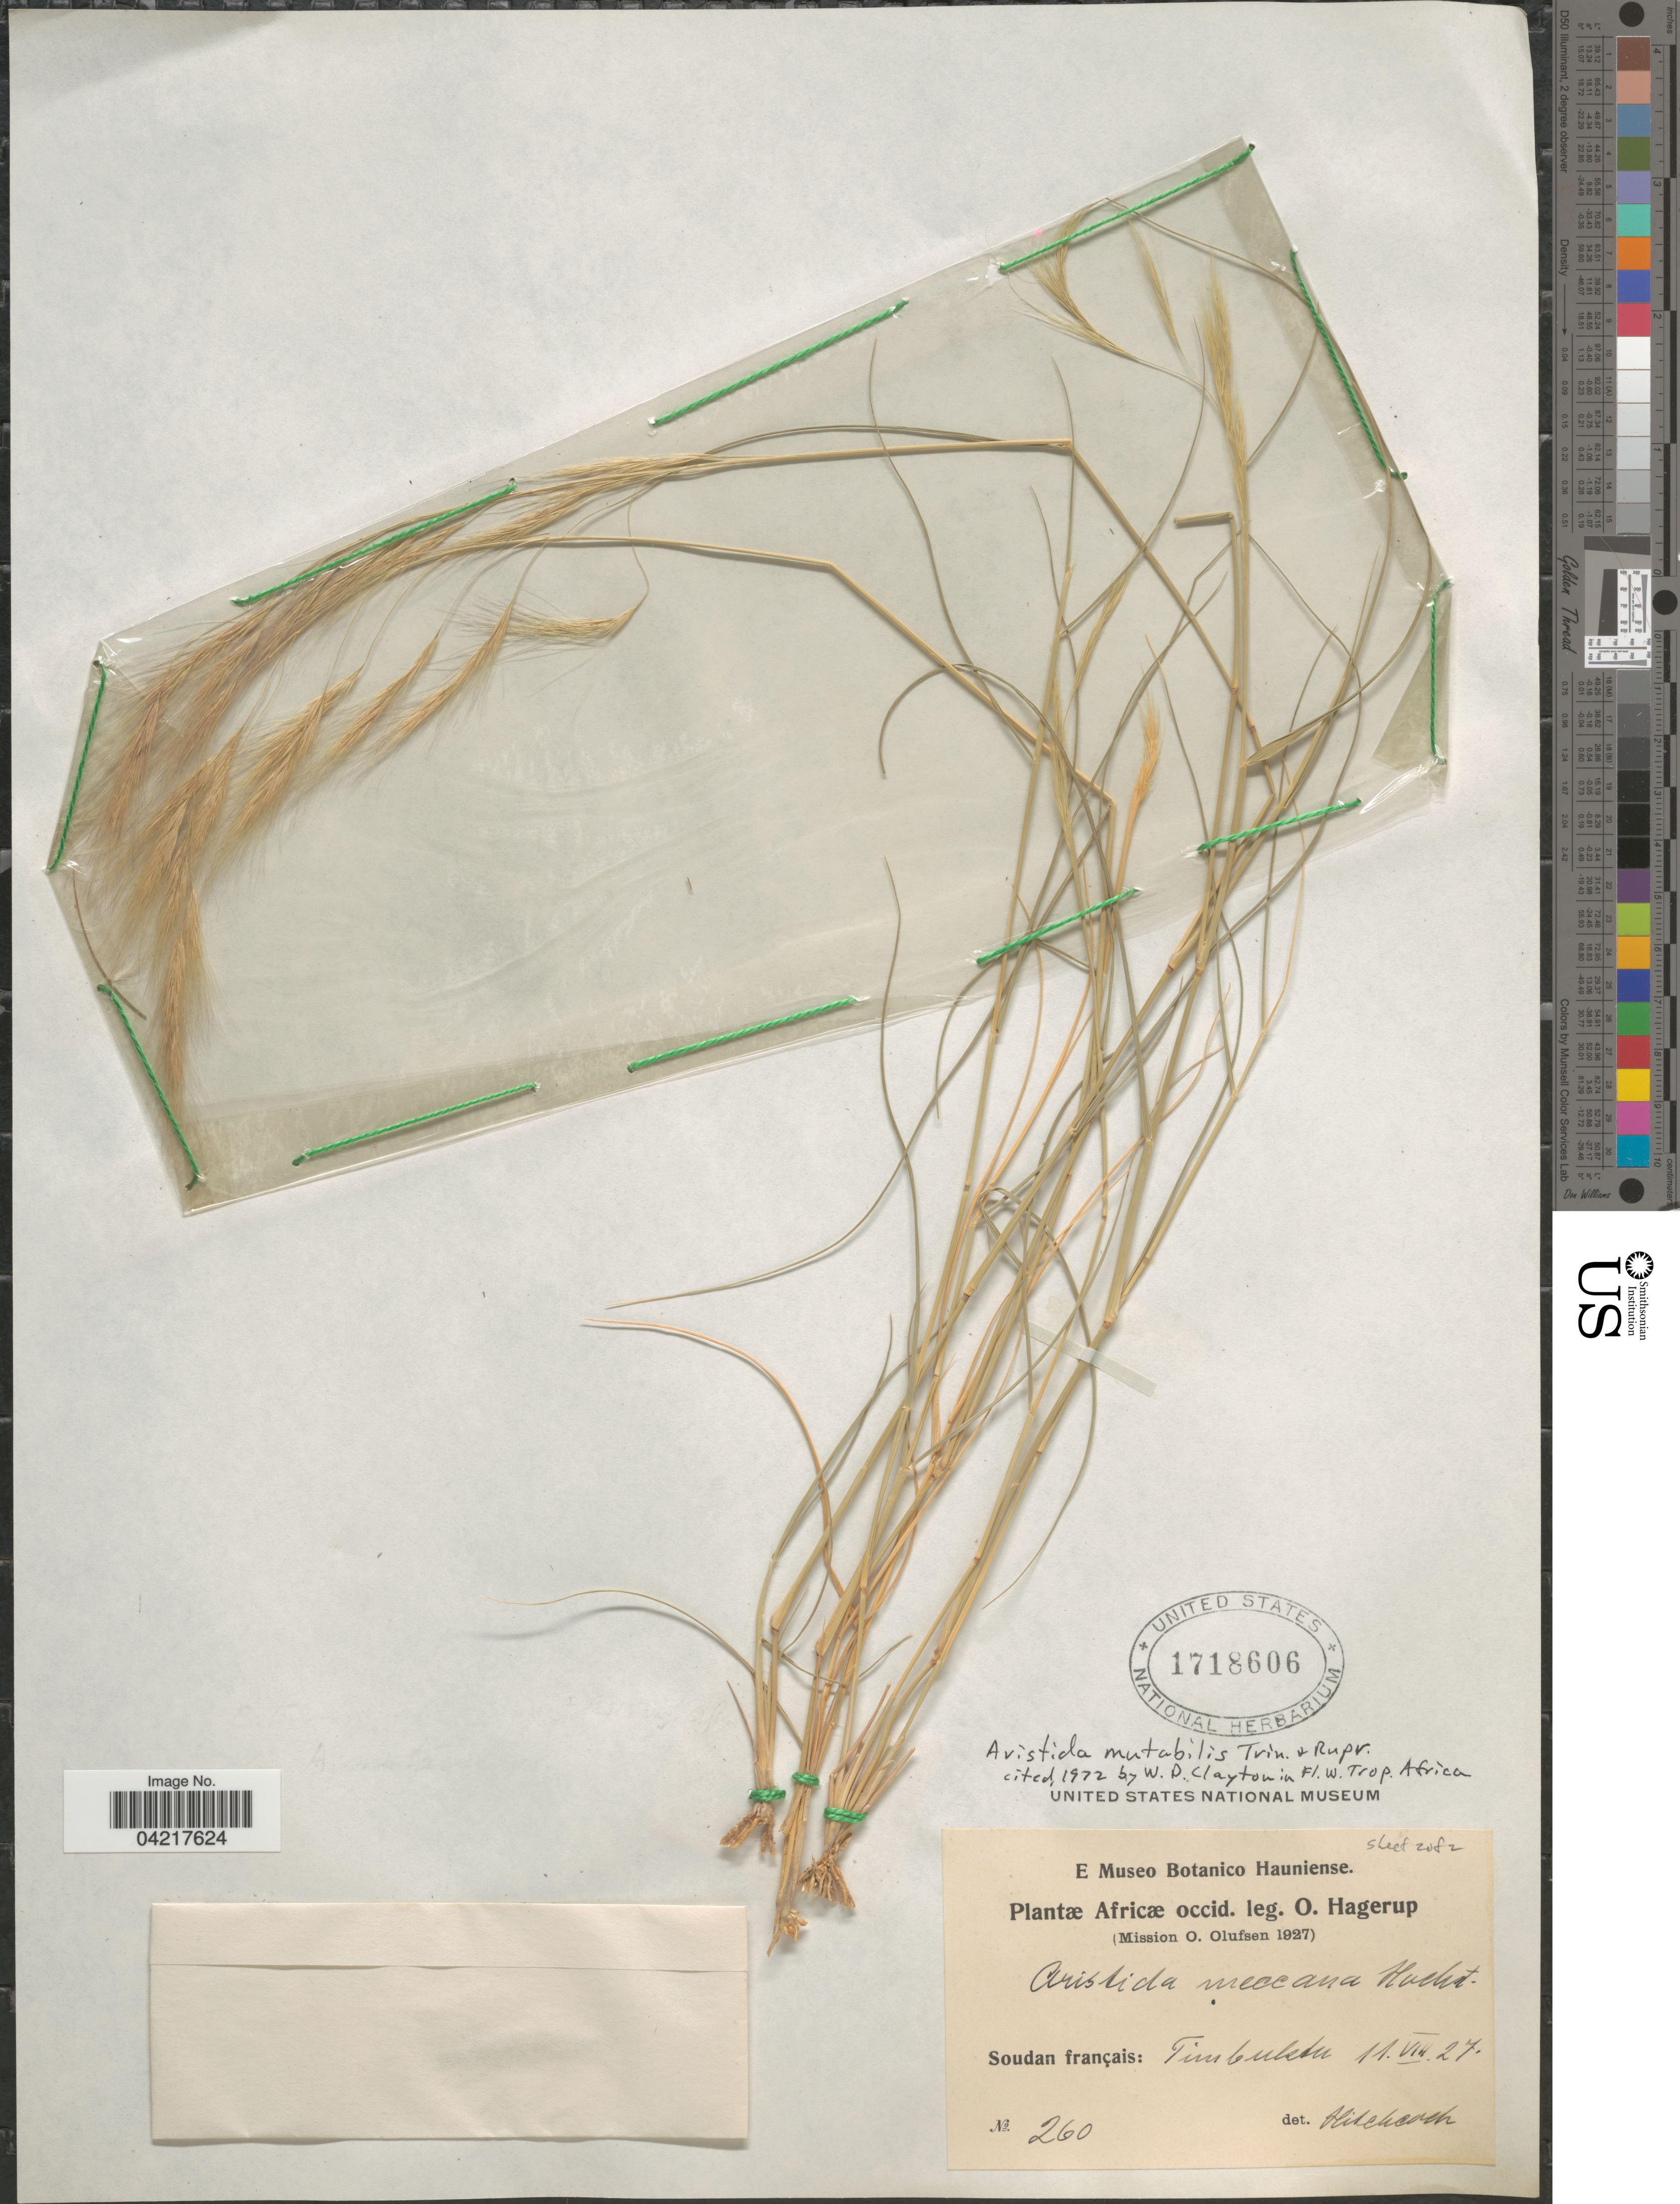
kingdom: Plantae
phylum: Tracheophyta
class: Liliopsida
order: Poales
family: Poaceae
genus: Aristida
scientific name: Aristida mutabilis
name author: Trin. & Rupr.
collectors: O. Hagerup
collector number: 260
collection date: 1927-08-11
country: Sudan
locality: Africæ occid. (Mission O. Olufsen 1927). Soudan français: Timbuktu.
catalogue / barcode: US 1718606